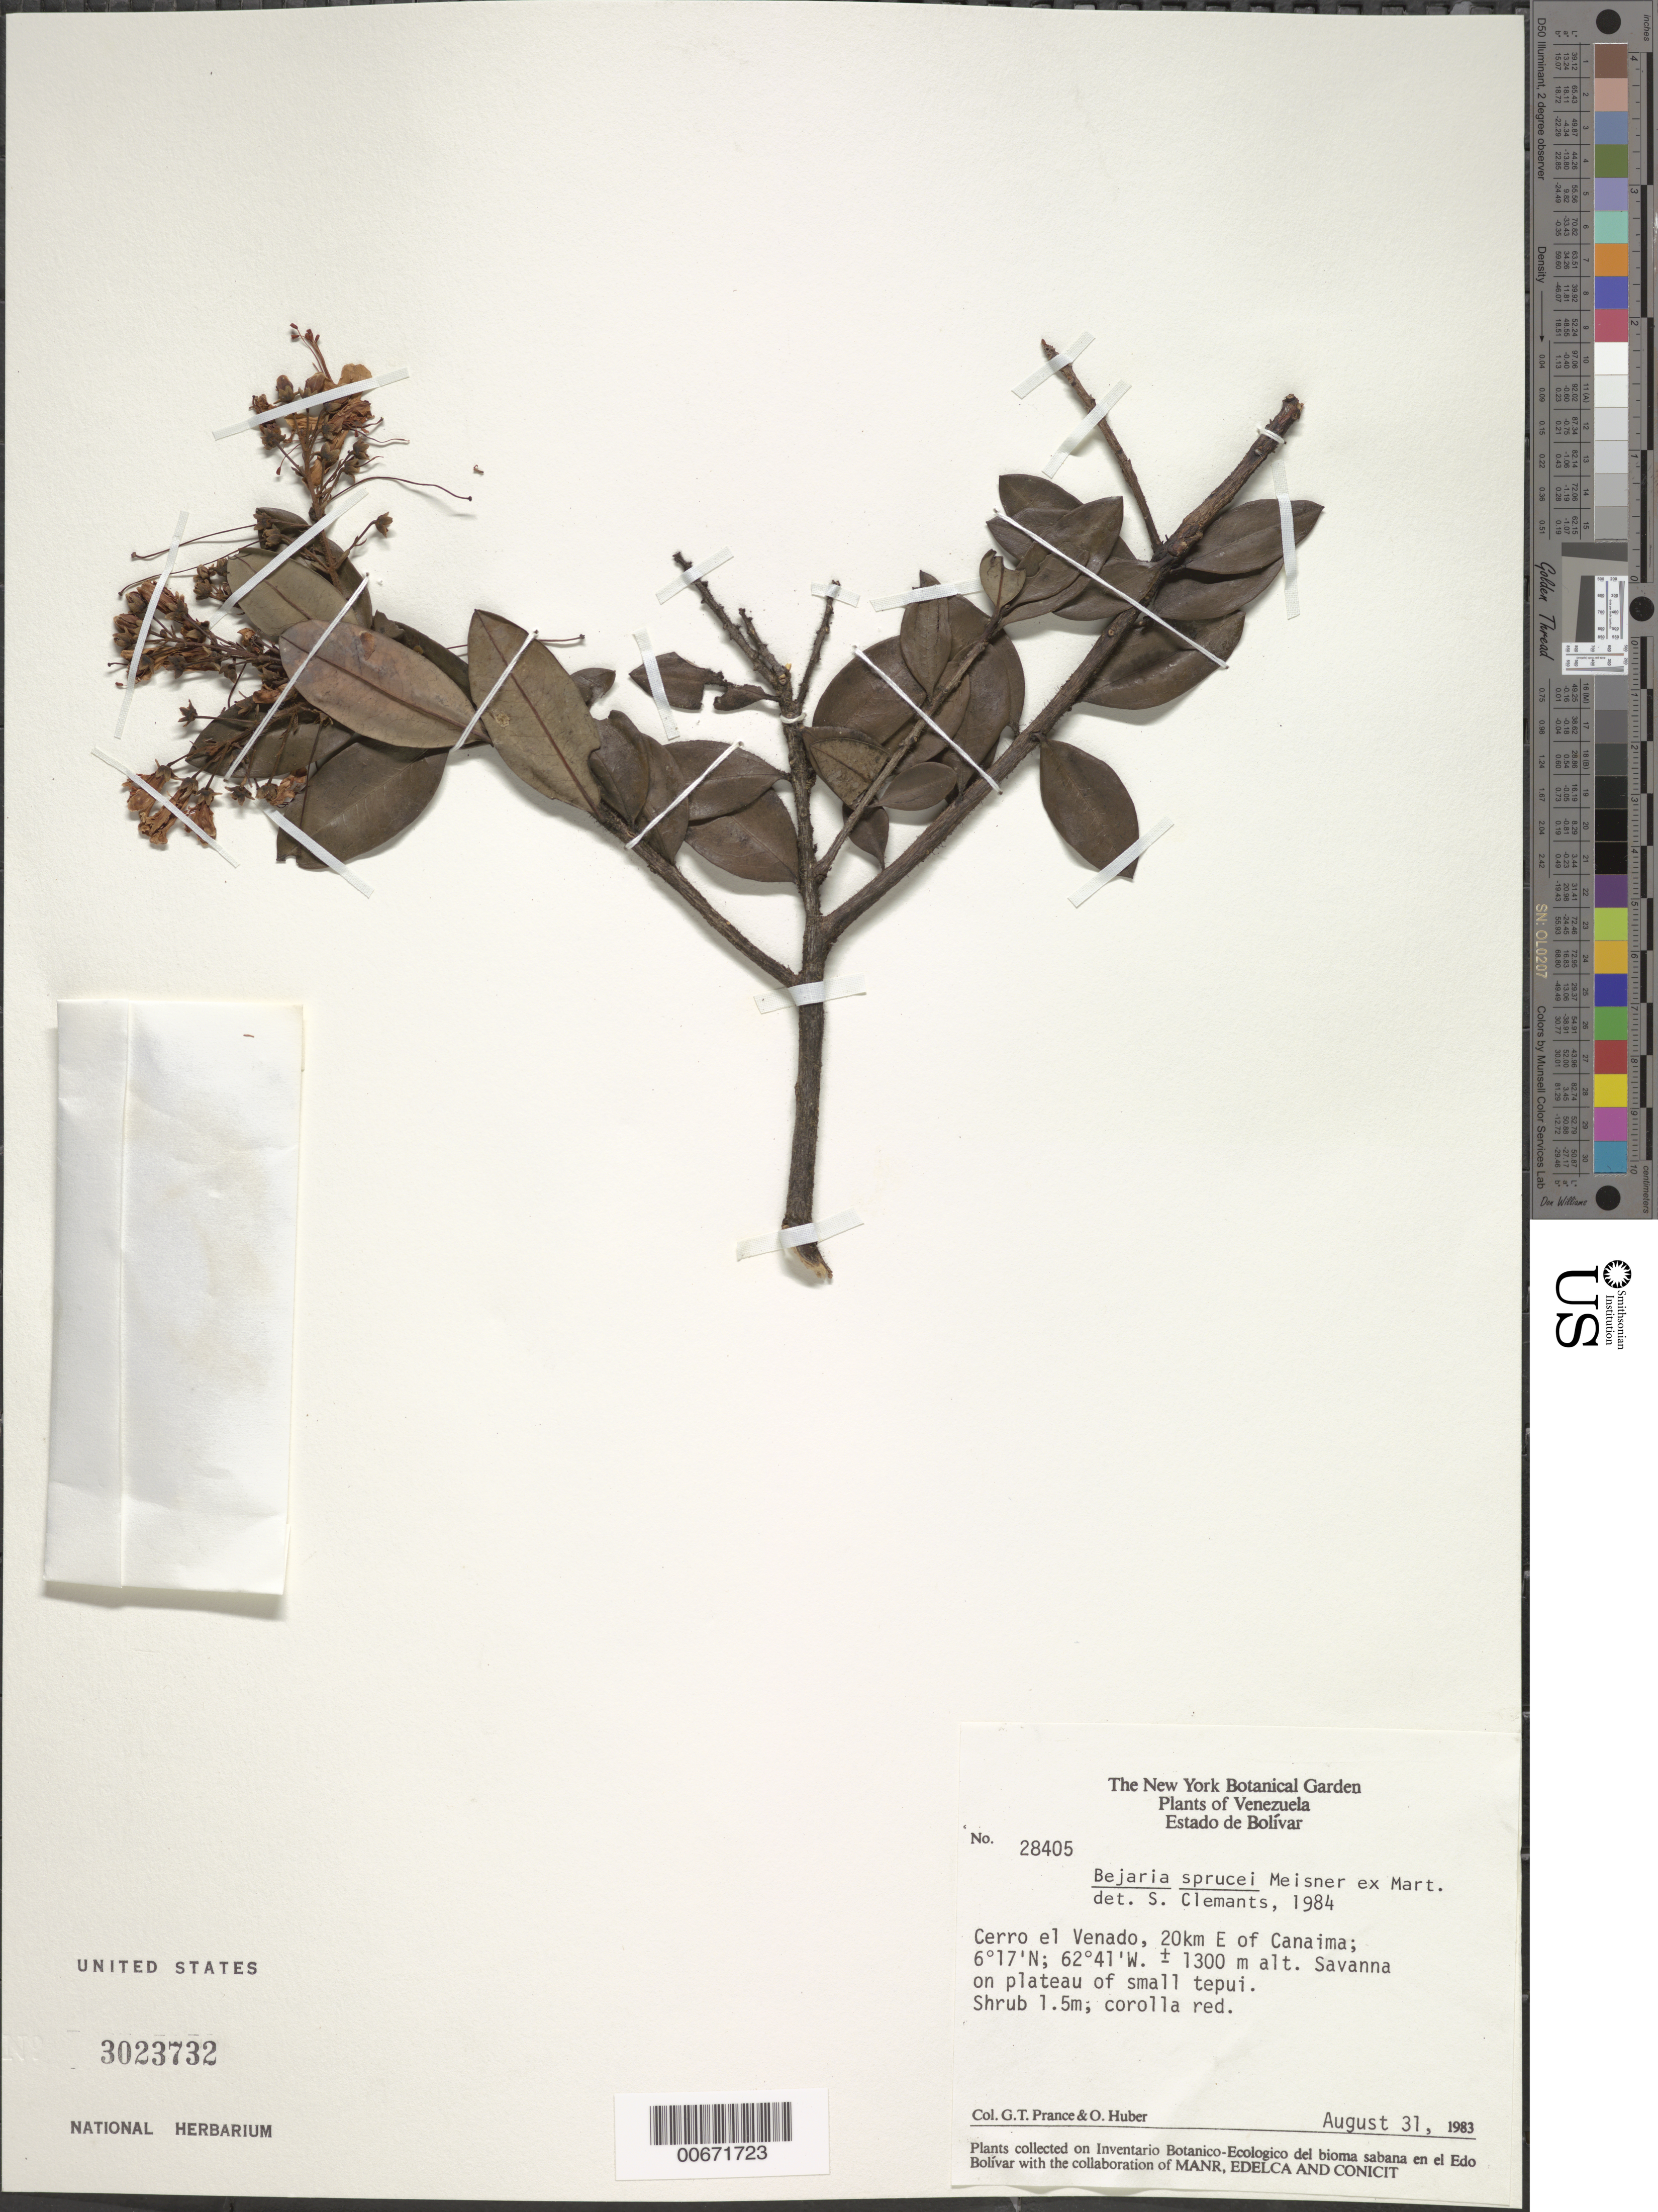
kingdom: Plantae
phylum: Tracheophyta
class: Magnoliopsida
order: Ericales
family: Ericaceae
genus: Bejaria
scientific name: Bejaria sprucei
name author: Meisn.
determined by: Clemants, S. E.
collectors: G. T. Prance & O. Huber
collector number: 28405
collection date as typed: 31-Aug-83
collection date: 1983-08-31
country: Venezuela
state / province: Bolívar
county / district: Piar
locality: Cerro el Venado, 20 km E of Canaima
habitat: Savanna on plateau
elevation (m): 1300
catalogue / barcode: US 3023732